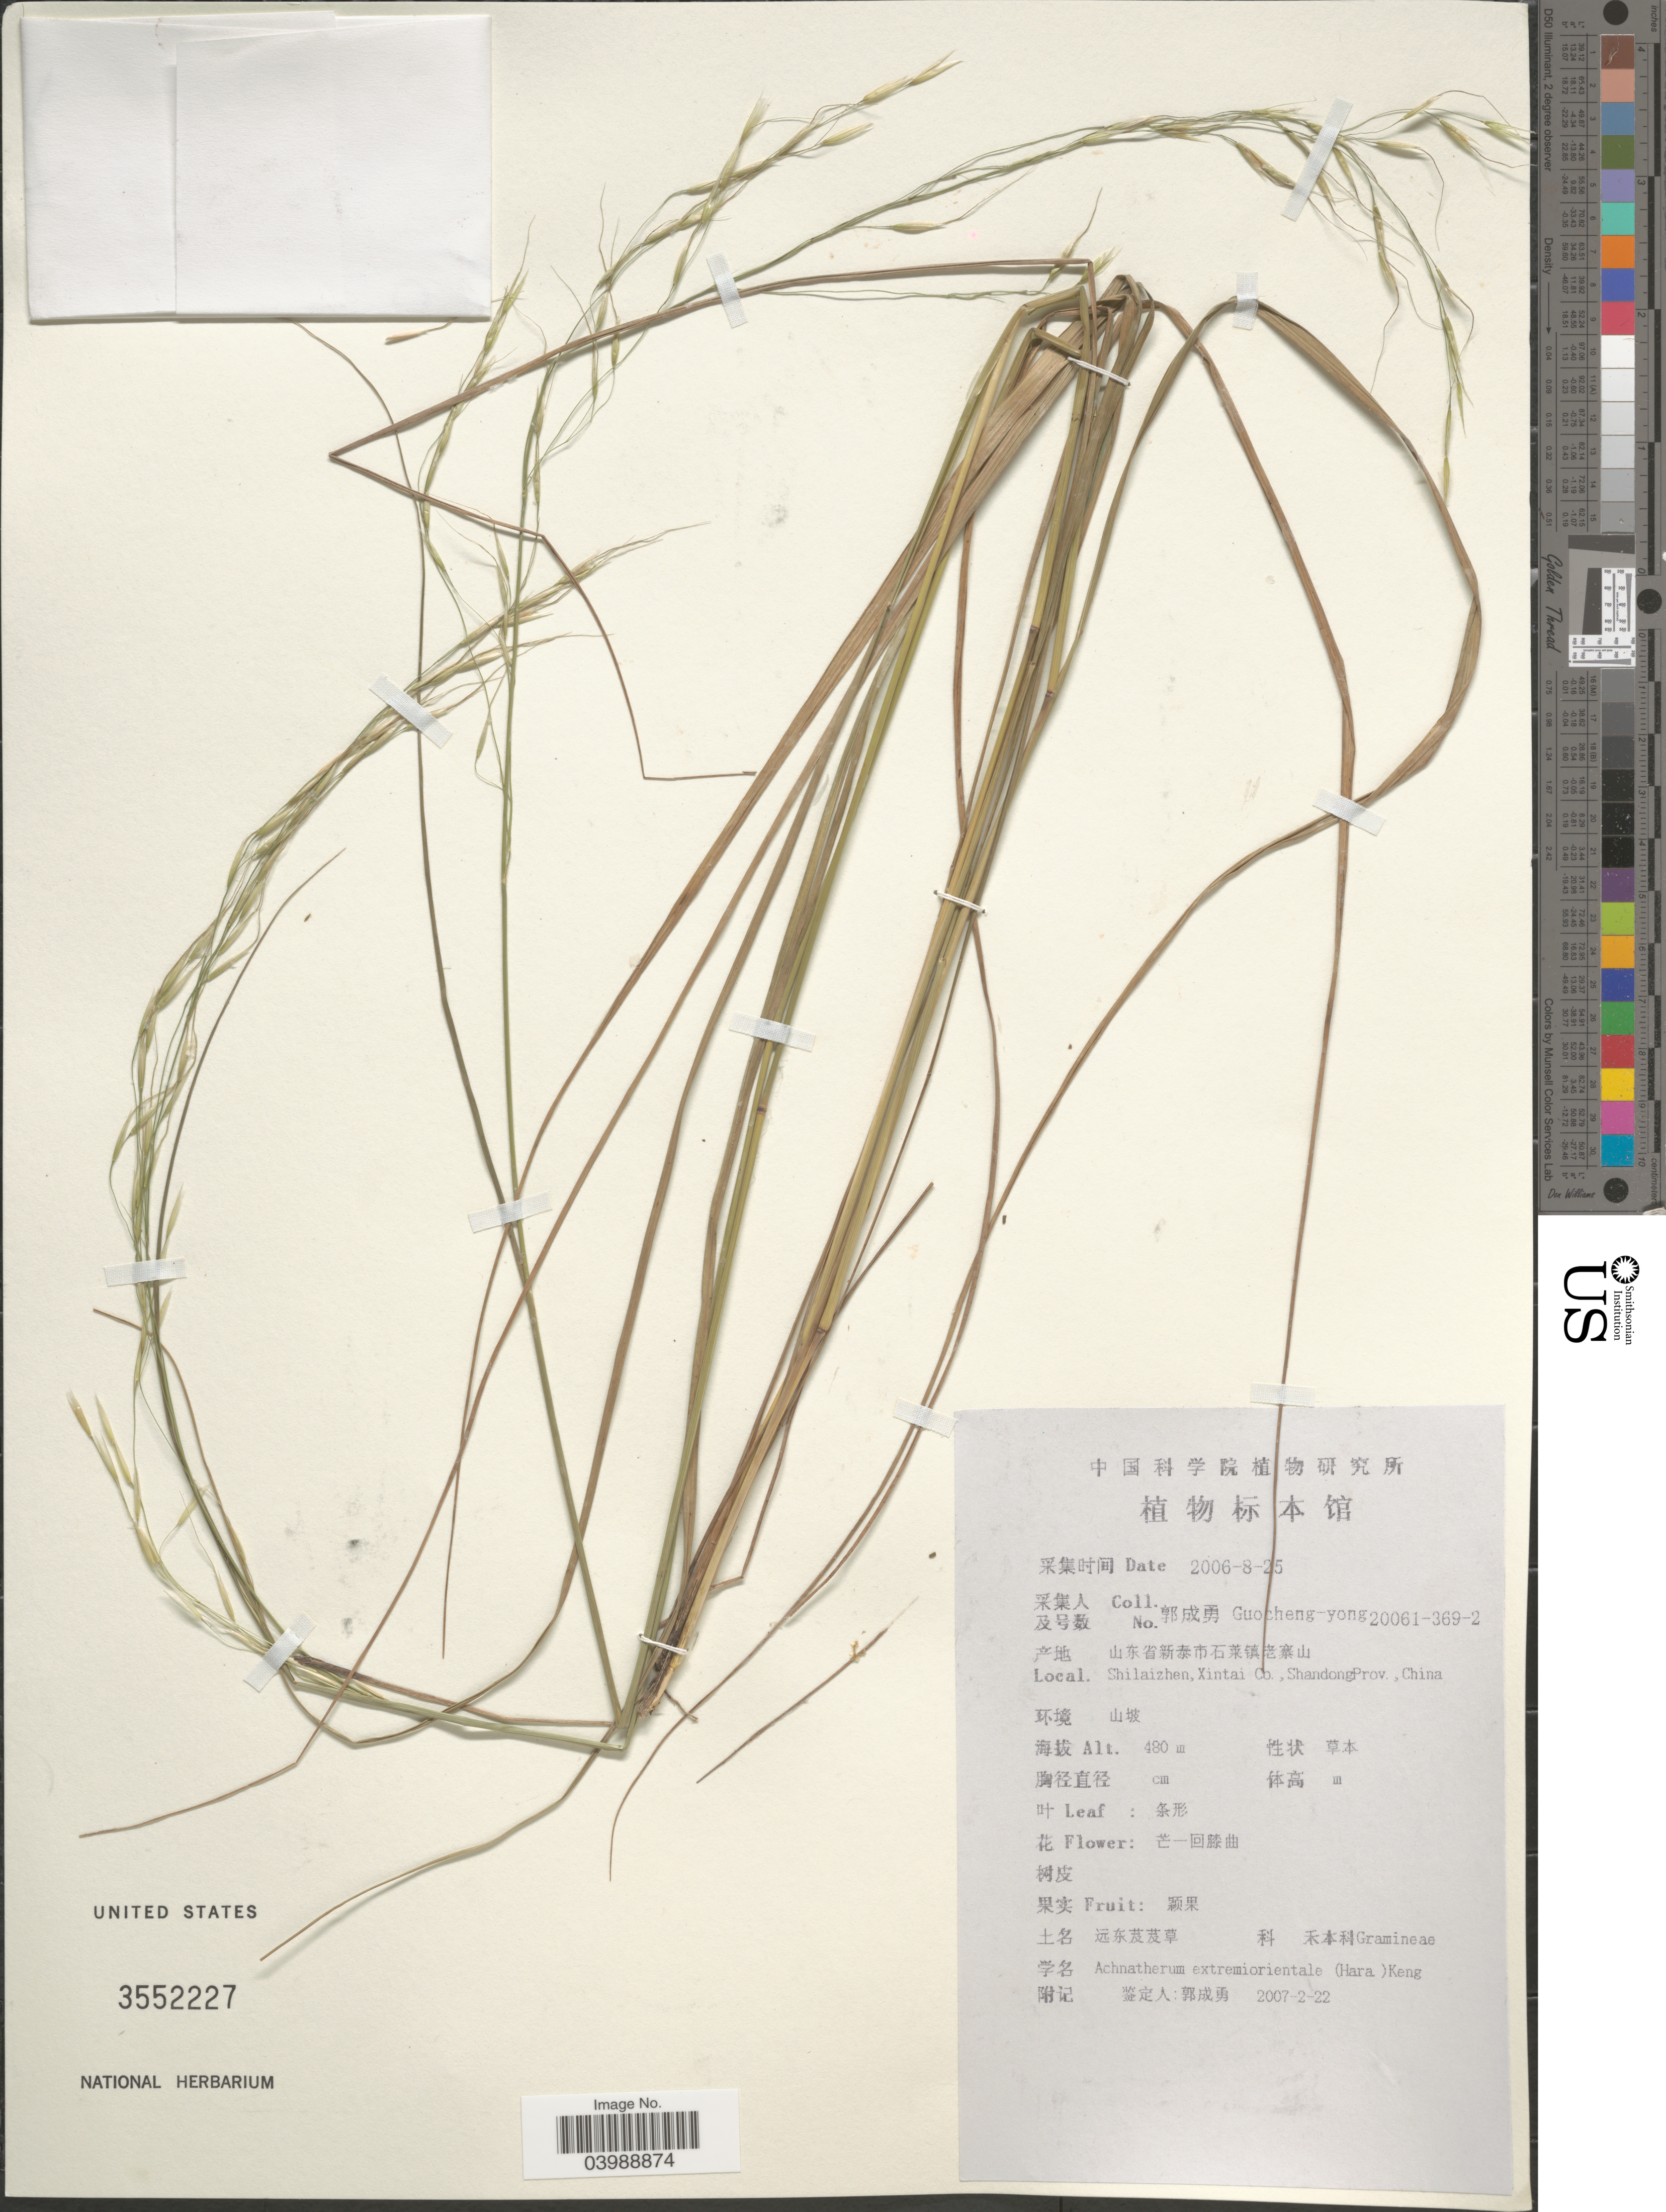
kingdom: Plantae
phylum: Tracheophyta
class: Liliopsida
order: Poales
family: Poaceae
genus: Achnatherum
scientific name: Achnatherum pekinense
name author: (Hance) Ohwi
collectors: Guo cheng-yong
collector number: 20061-369-2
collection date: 2006-08-25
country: China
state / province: Shandong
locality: Shilaizhen, Xintai Co.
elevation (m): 480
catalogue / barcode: US 3552227